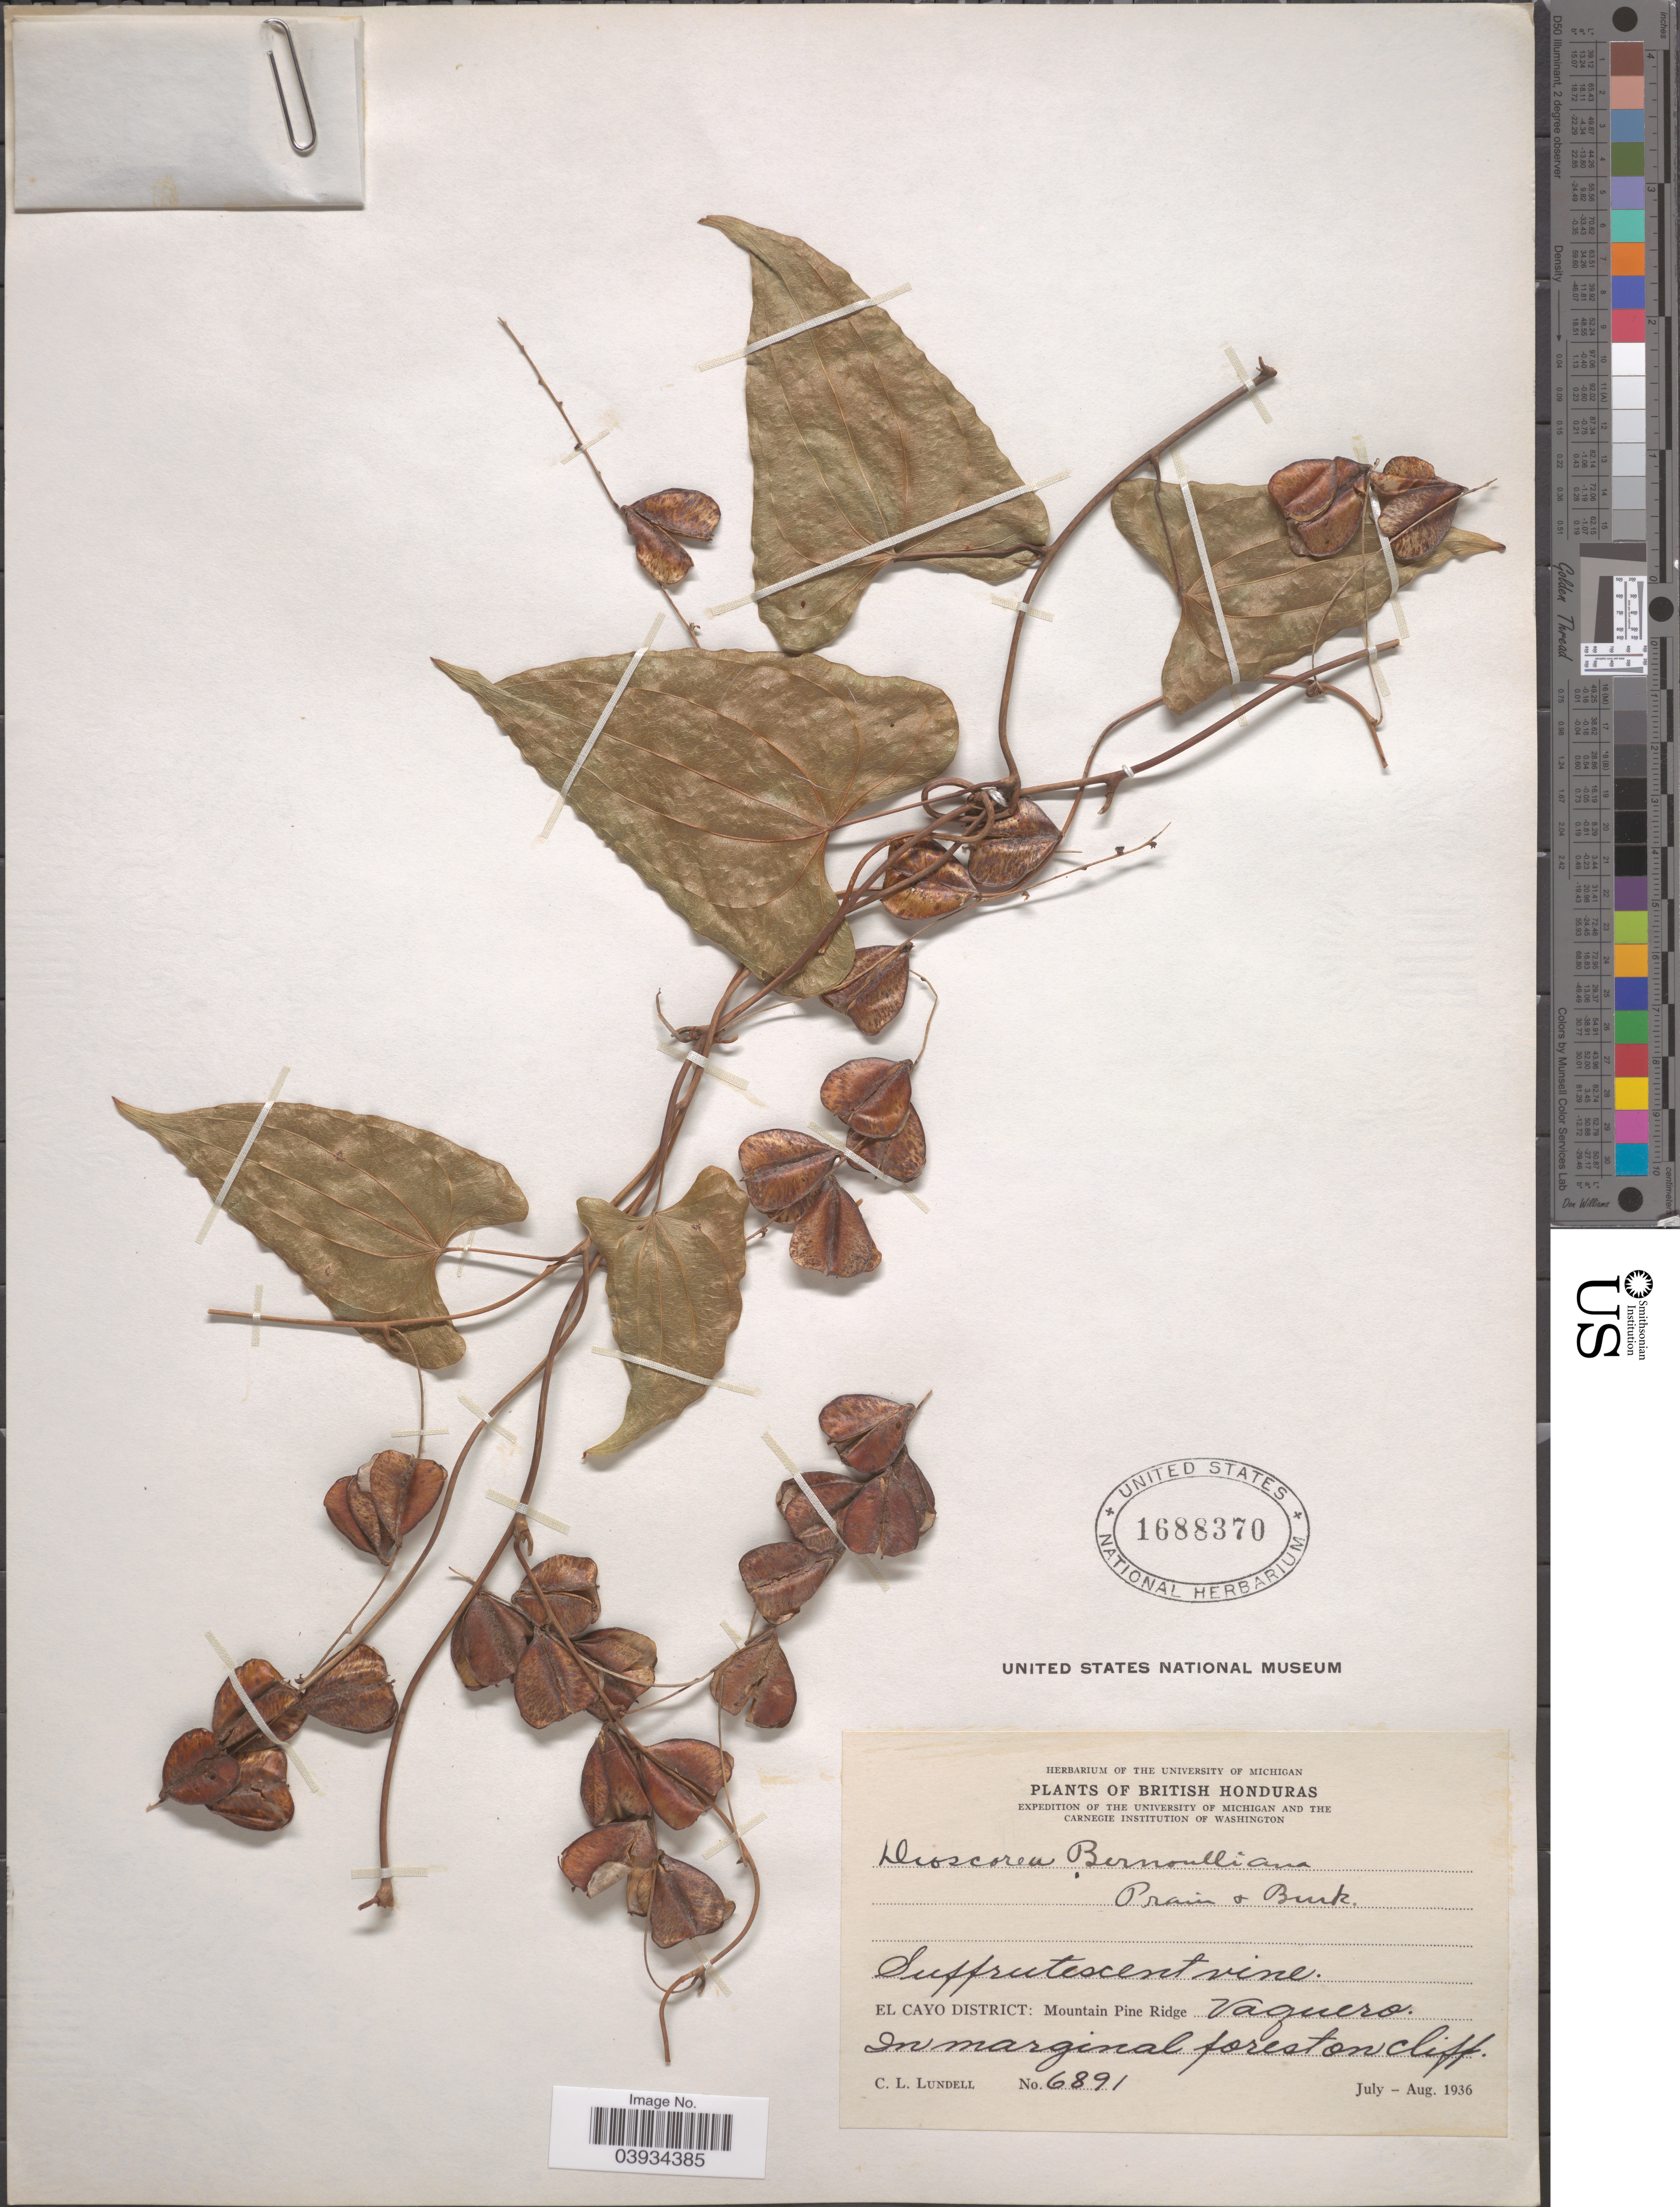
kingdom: Plantae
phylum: Tracheophyta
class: Liliopsida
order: Dioscoreales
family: Dioscoreaceae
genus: Dioscorea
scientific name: Dioscorea bernoulliana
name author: Prain & Burkill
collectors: C. L. Lundell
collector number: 6891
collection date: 1936-07/1936-08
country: Belize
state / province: Cayo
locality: British Honduras. El Cayo District: Mountain Pine Ridge Vaquero. In marginal forest on cliff.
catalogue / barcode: US 1688370